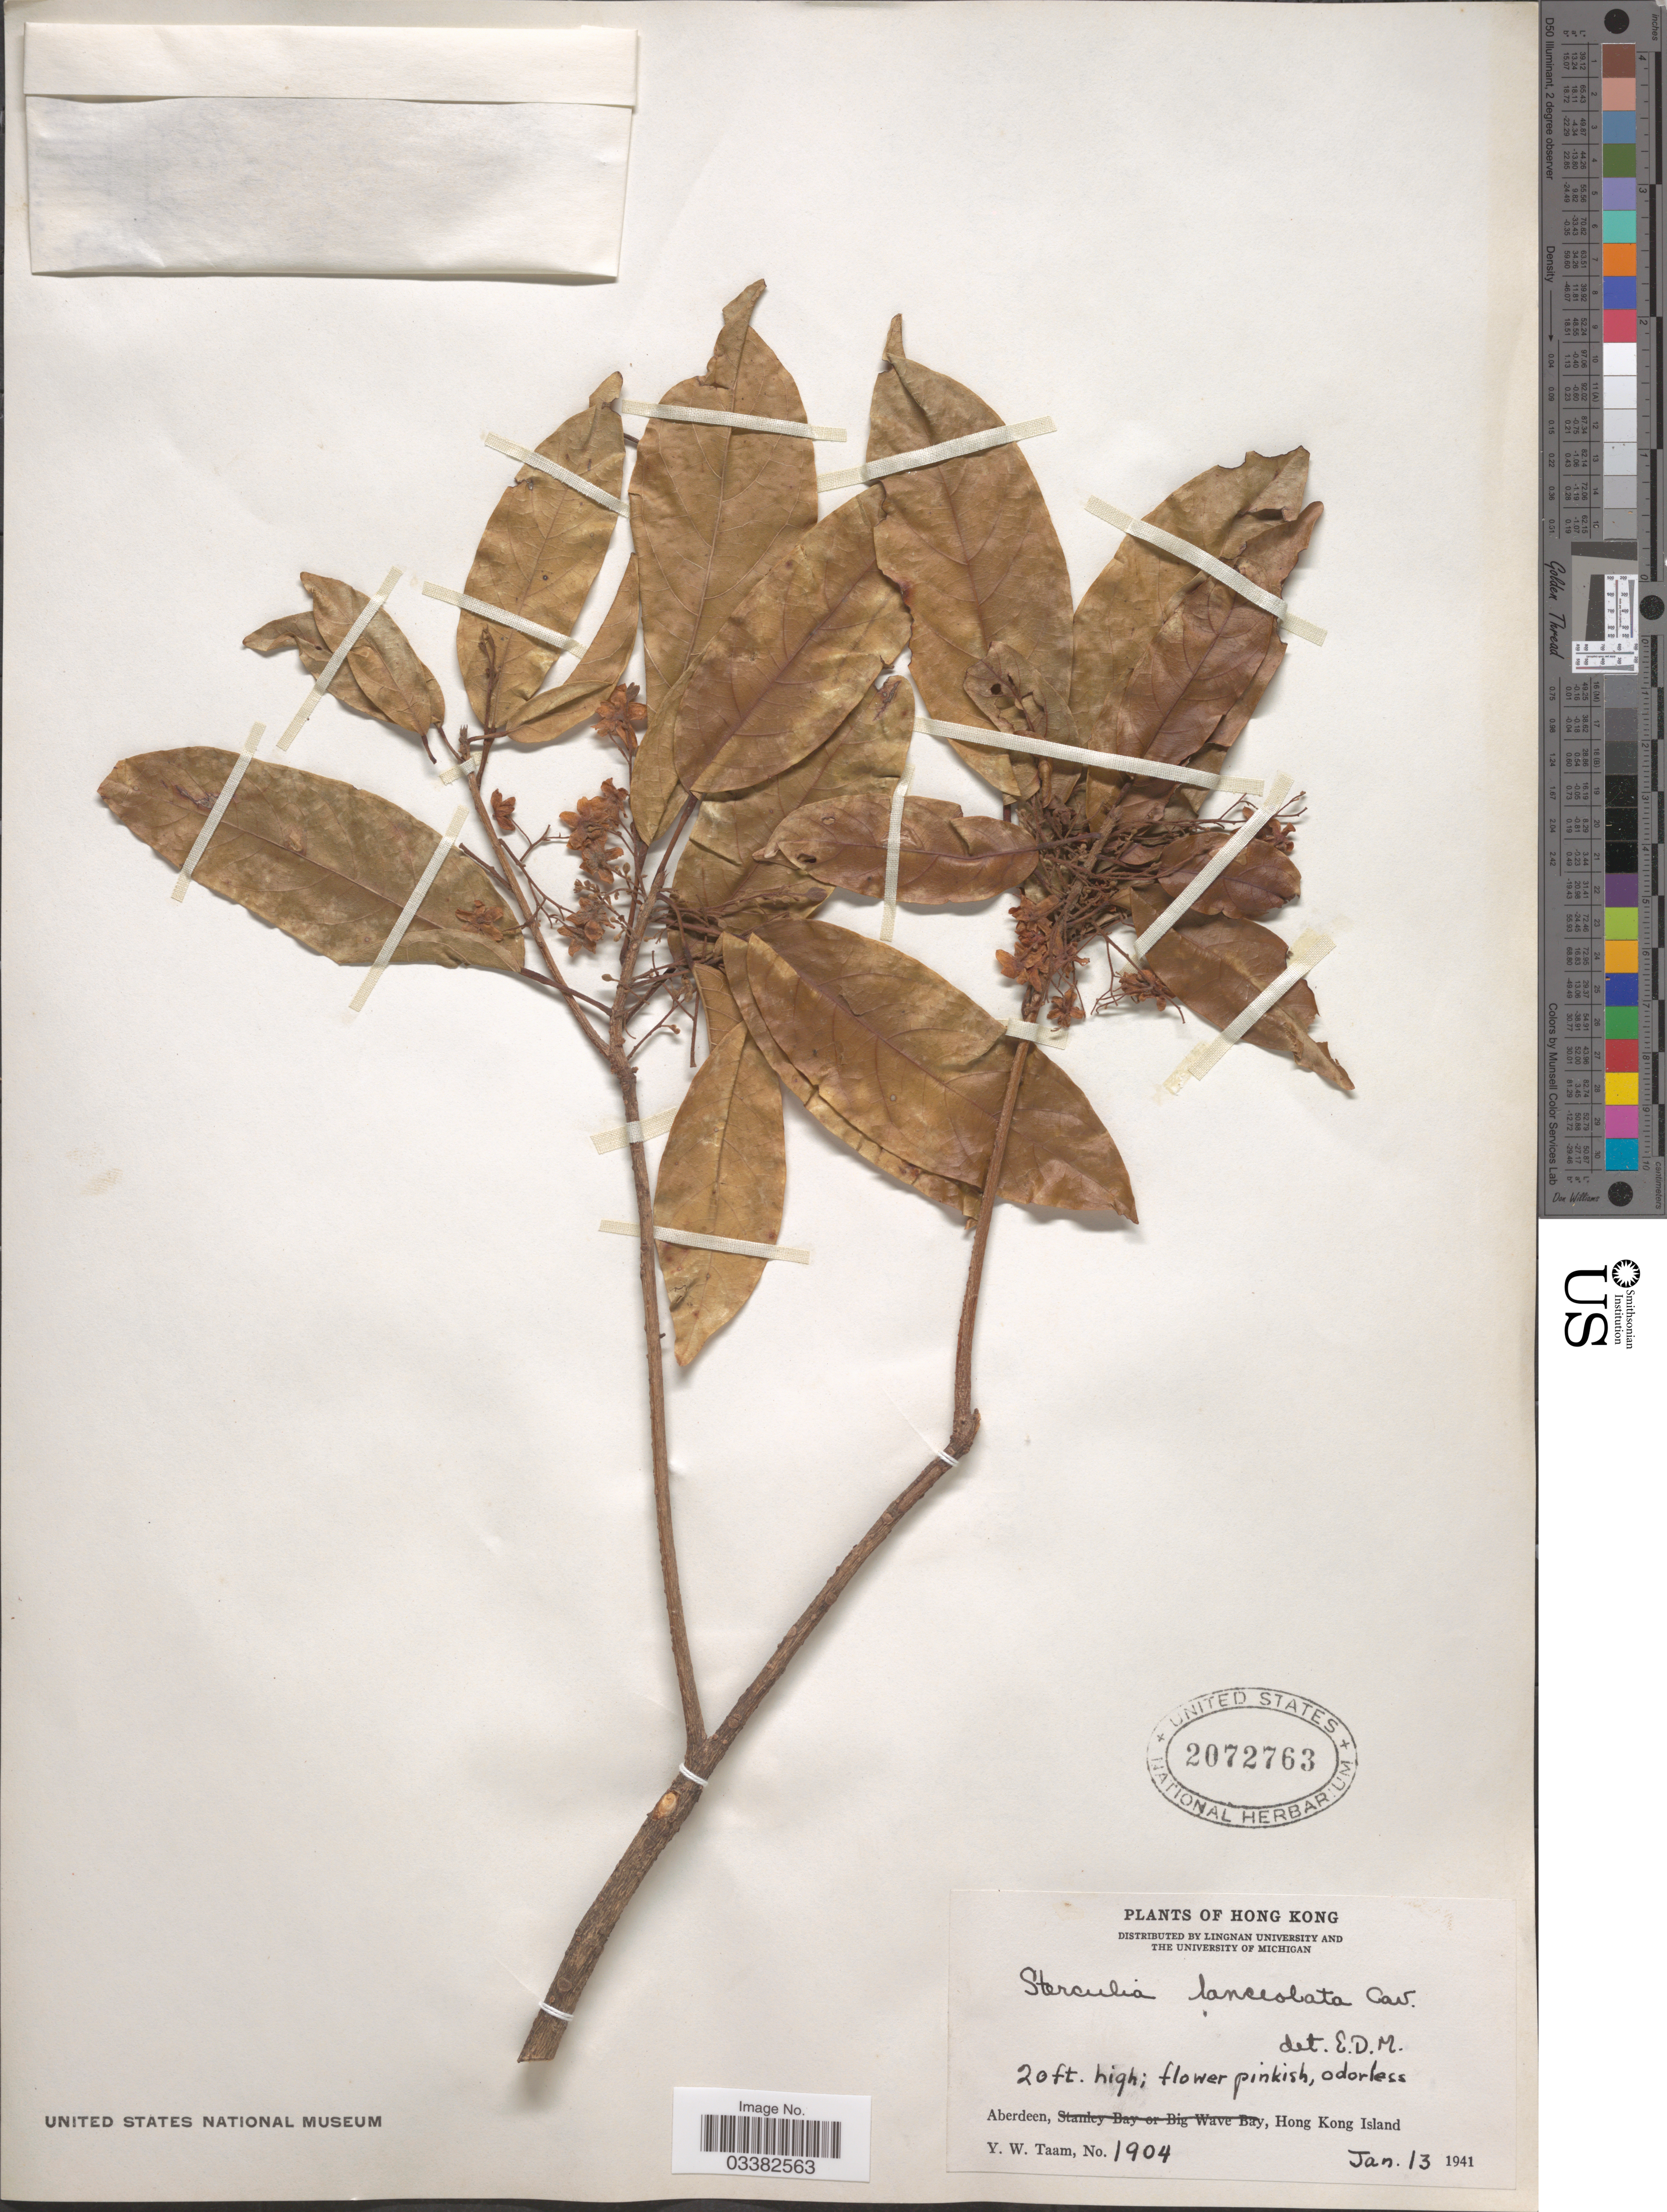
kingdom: Plantae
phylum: Tracheophyta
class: Magnoliopsida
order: Malvales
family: Malvaceae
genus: Sterculia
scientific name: Sterculia lanceolata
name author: Cav.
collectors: Y. W. Taam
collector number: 1904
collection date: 1941-01-13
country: China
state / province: Hong Kong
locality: Aberdeen, Hong Kong Island.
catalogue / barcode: US 2072763